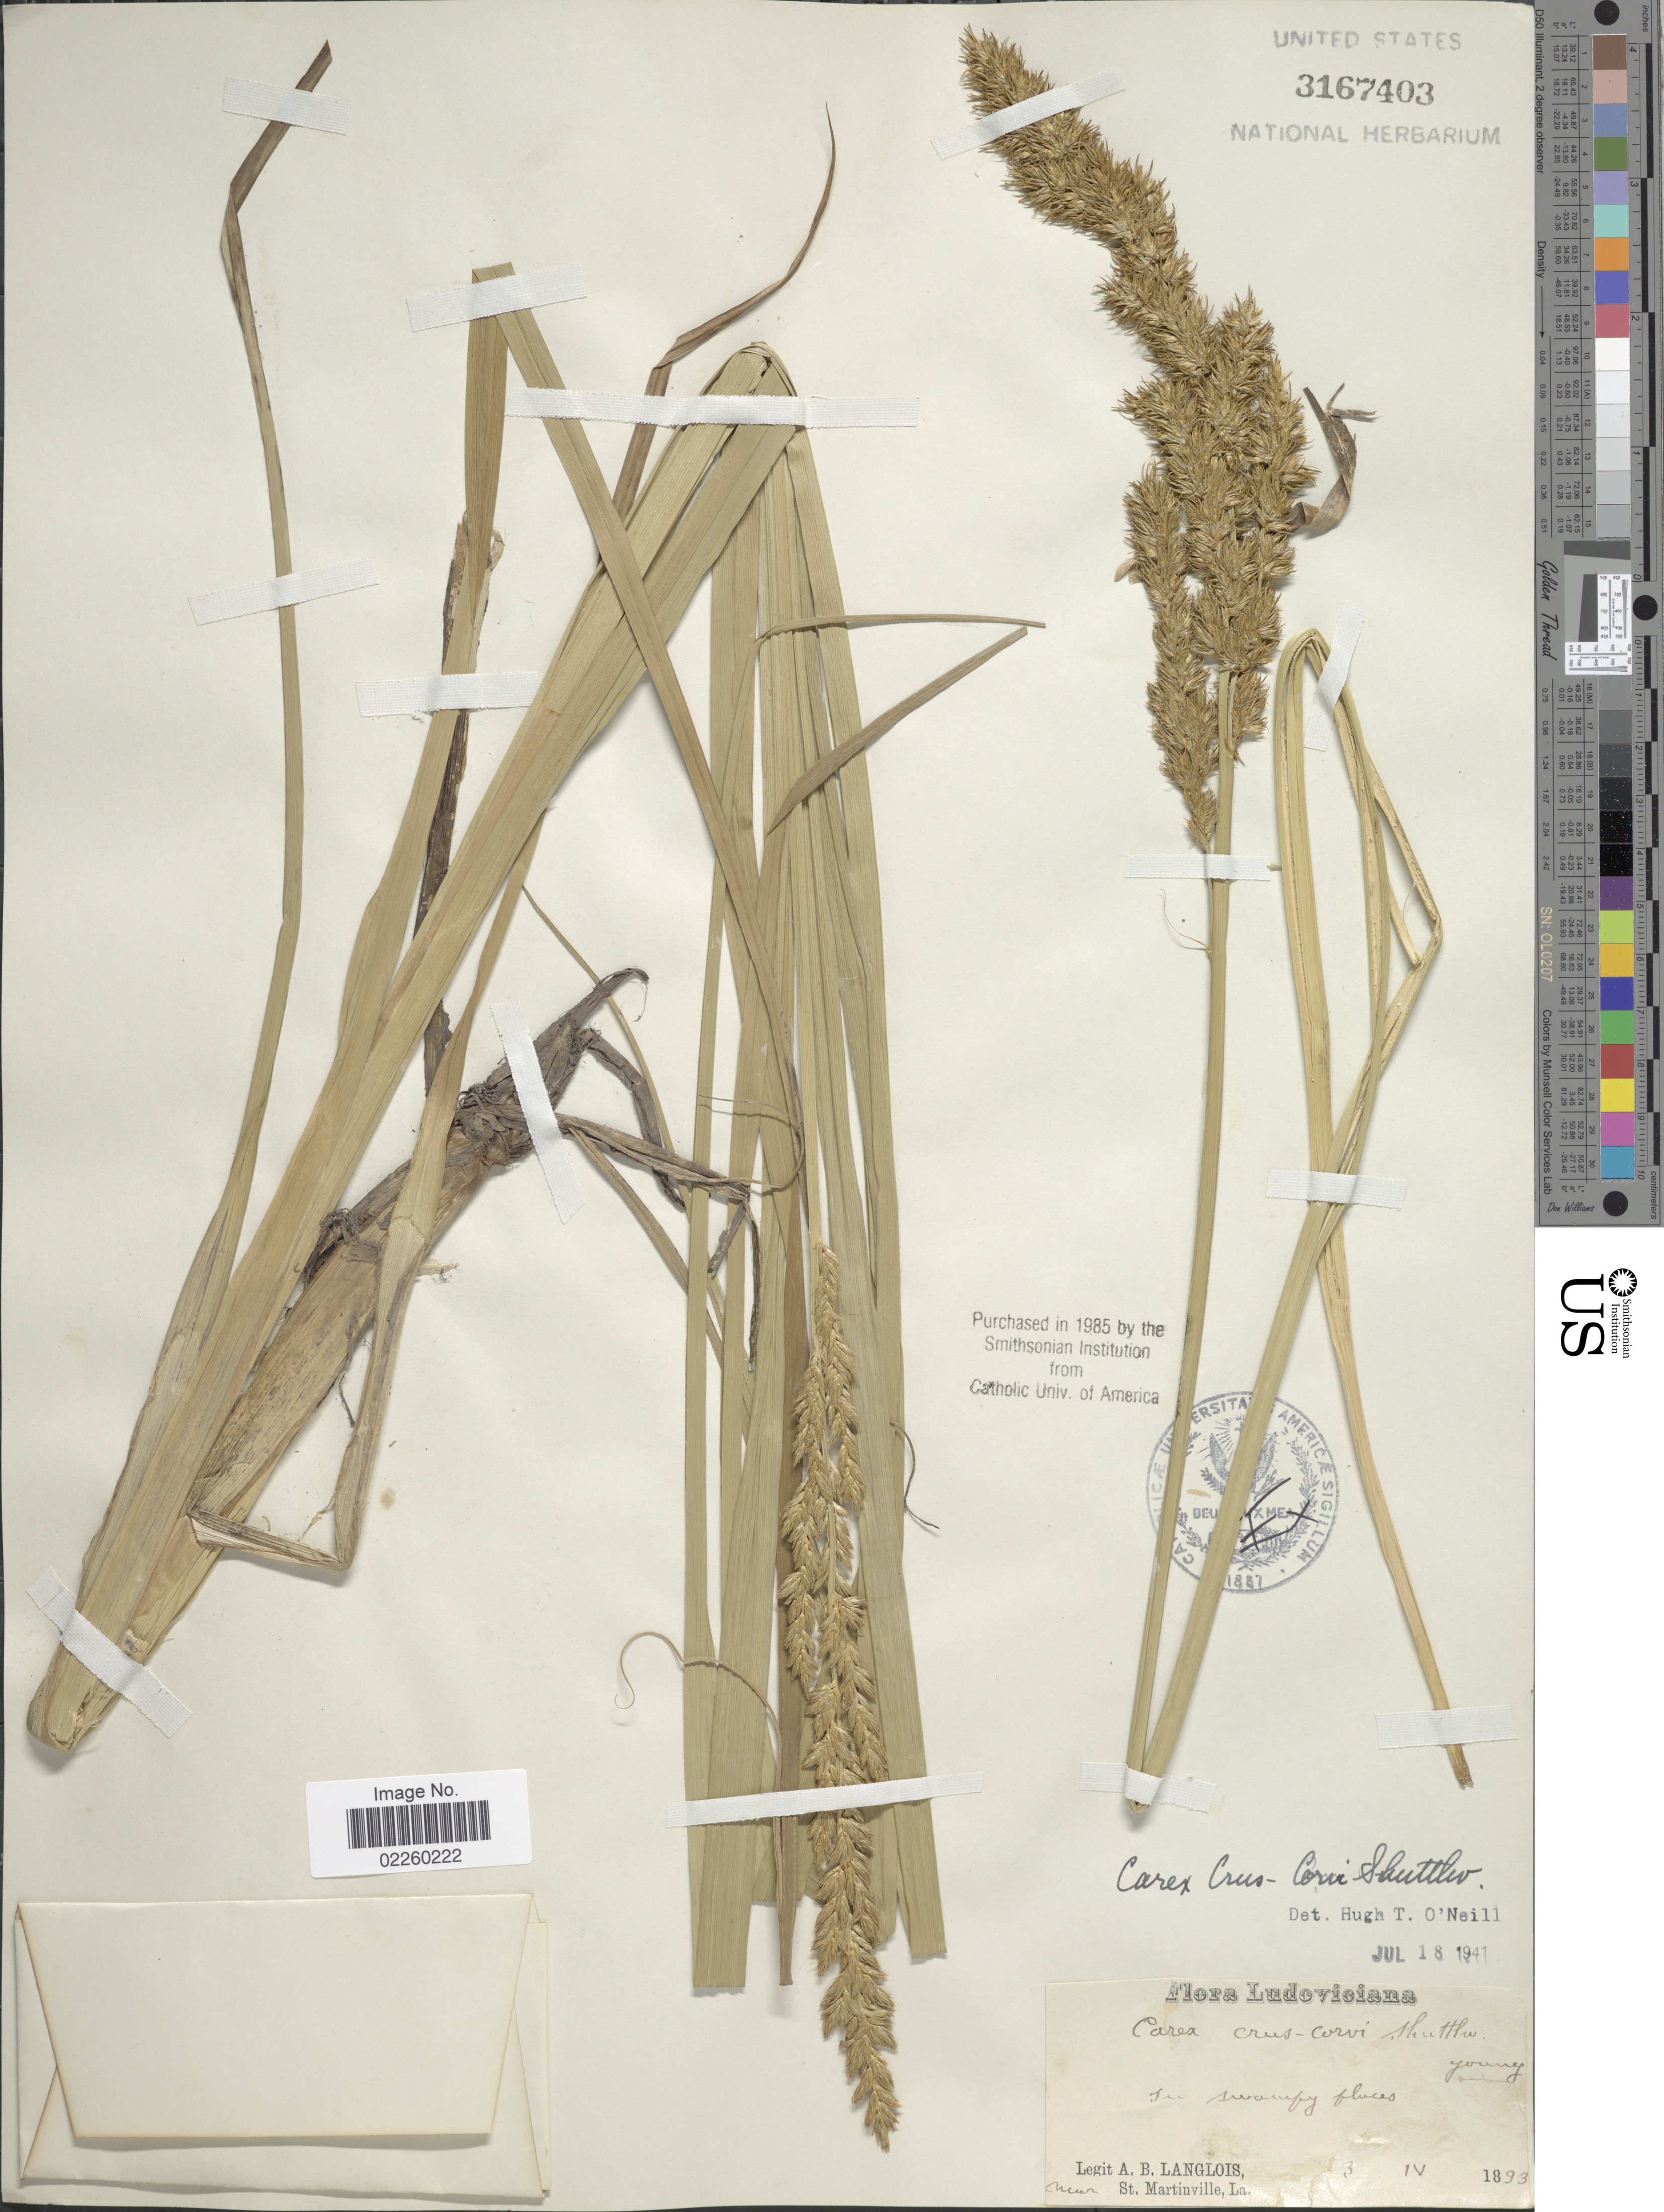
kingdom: Plantae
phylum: Tracheophyta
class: Liliopsida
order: Poales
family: Cyperaceae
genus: Carex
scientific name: Carex crus-corvi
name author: Shuttlew. ex Kunze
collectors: A. Langlois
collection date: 1893-04-03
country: United States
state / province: Louisiana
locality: Near St. Martinsville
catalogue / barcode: US 3167403